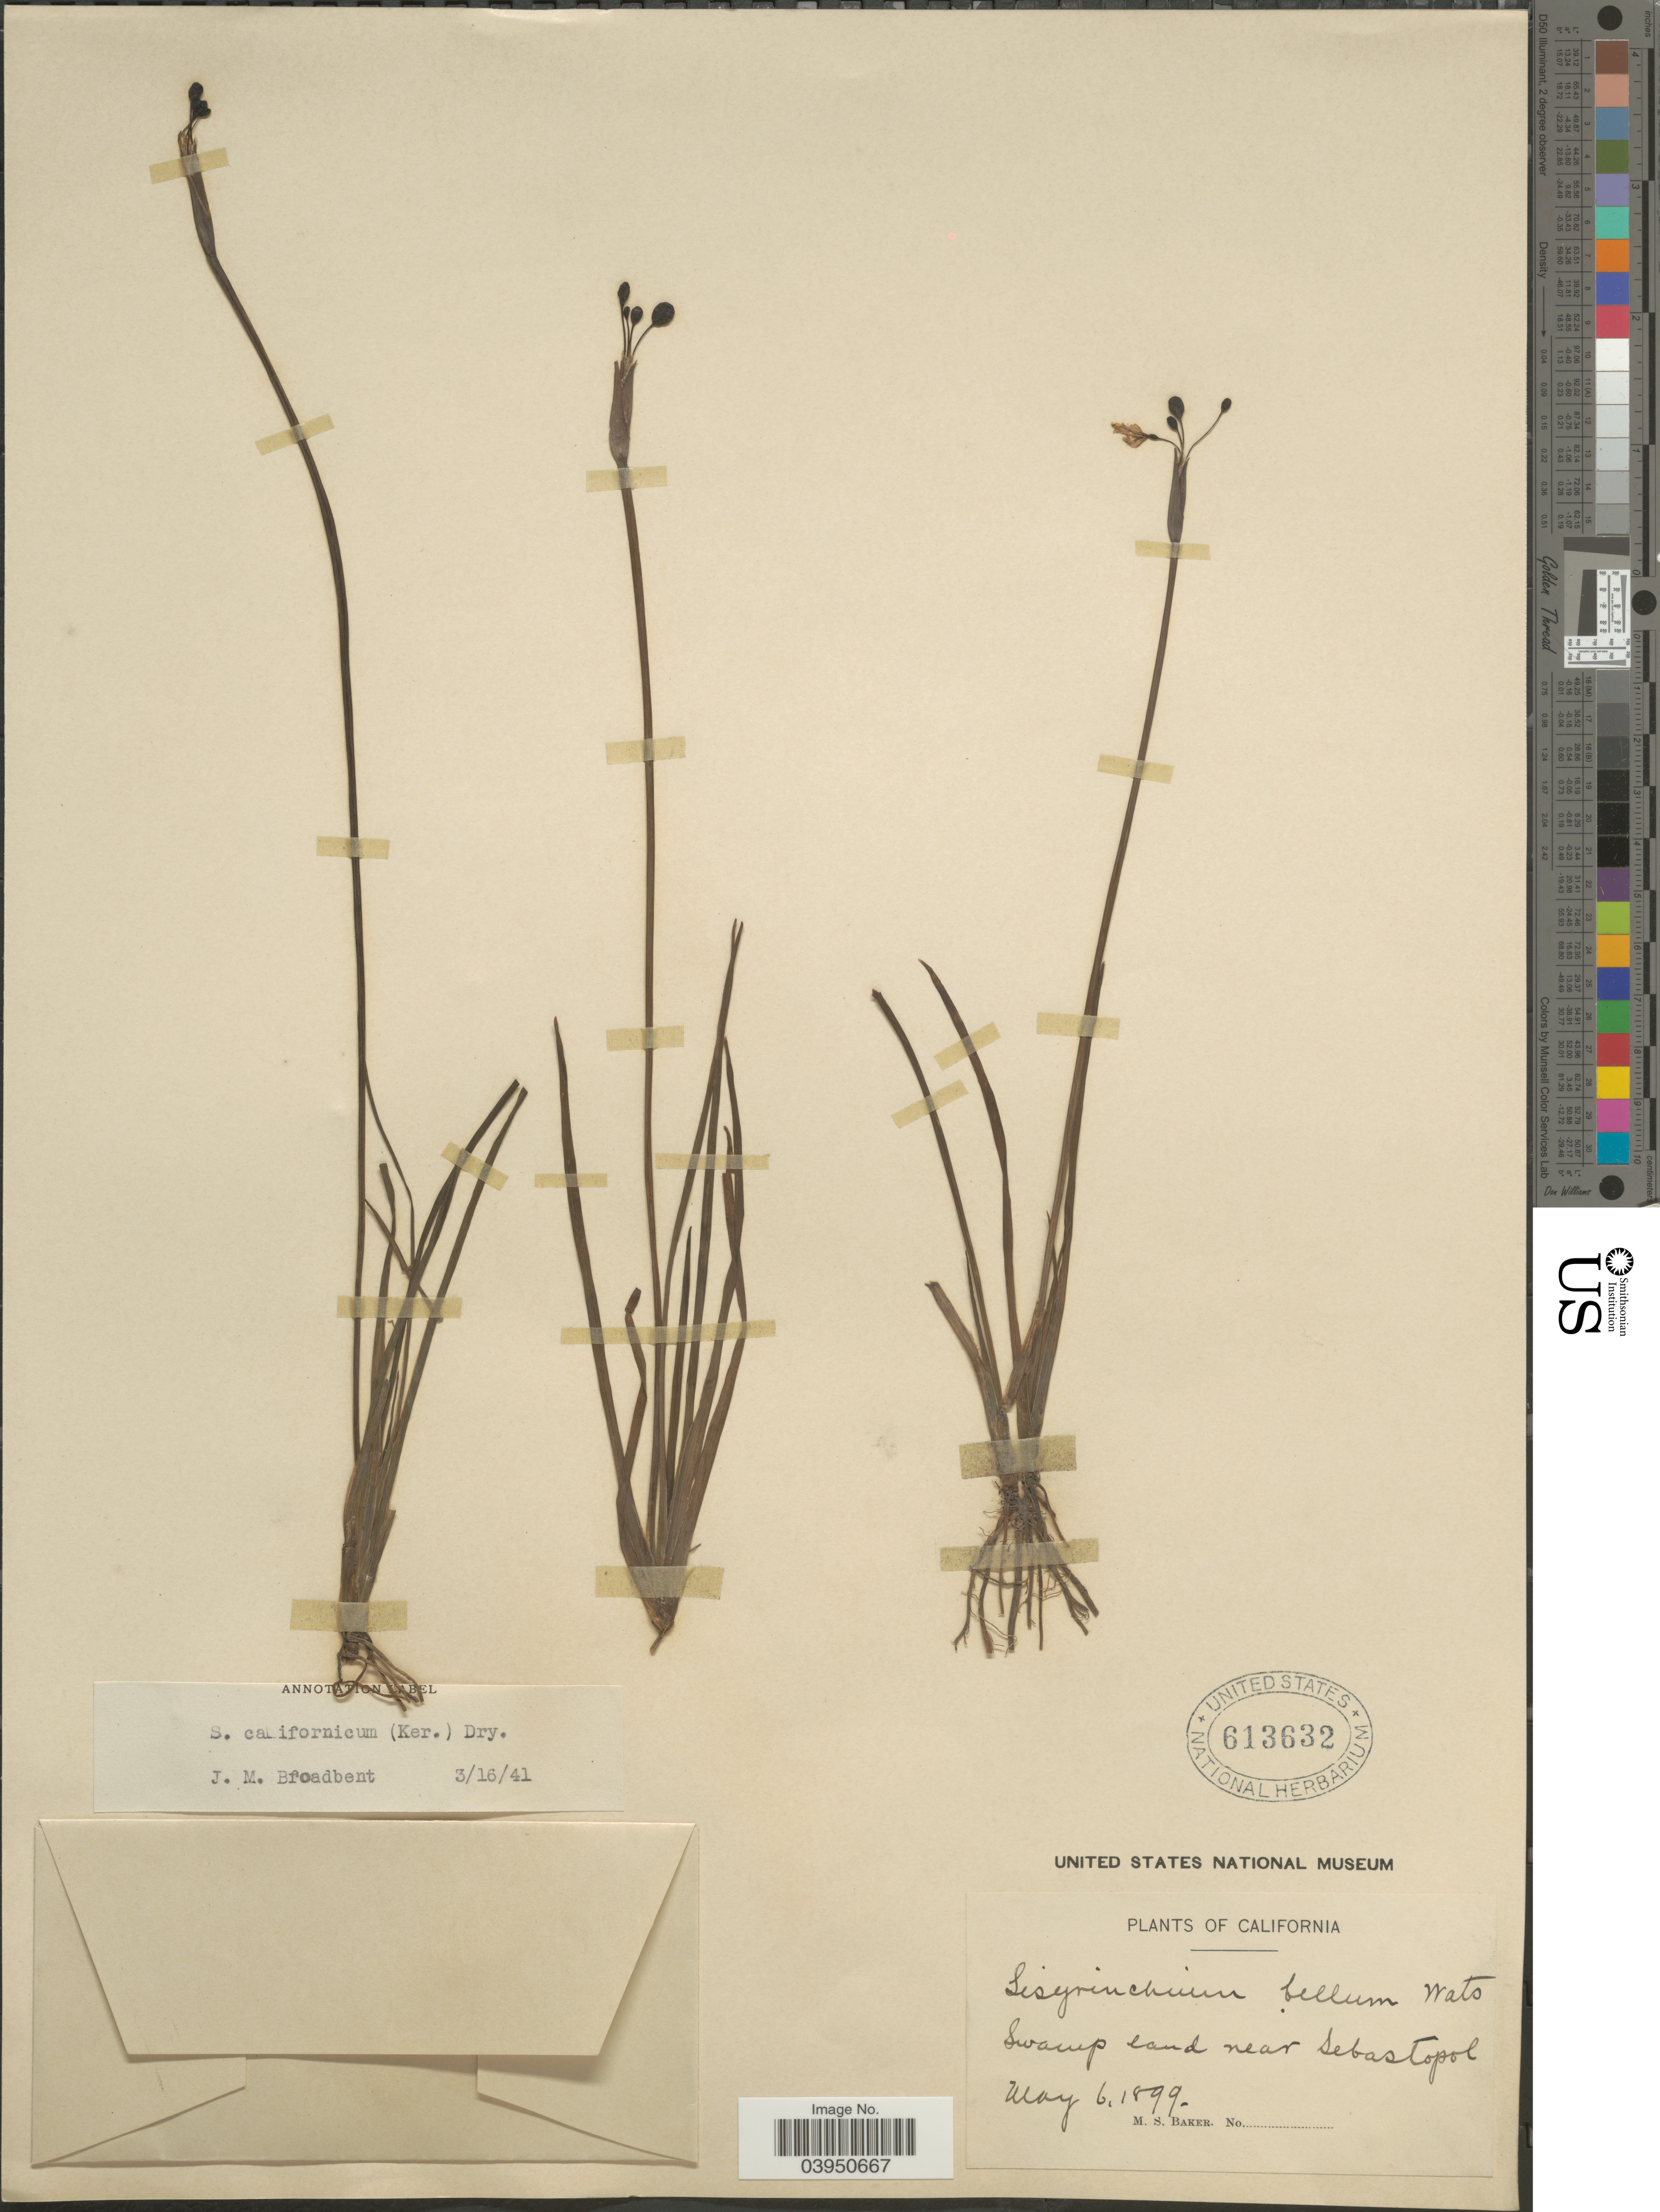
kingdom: Plantae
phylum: Tracheophyta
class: Liliopsida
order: Asparagales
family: Iridaceae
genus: Sisyrinchium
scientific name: Sisyrinchium californicum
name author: (Ker Gawl.) Dryand.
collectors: M. S. Baker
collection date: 1899-05-06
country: United States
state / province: California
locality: Near Sebastopol.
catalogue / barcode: US 613632